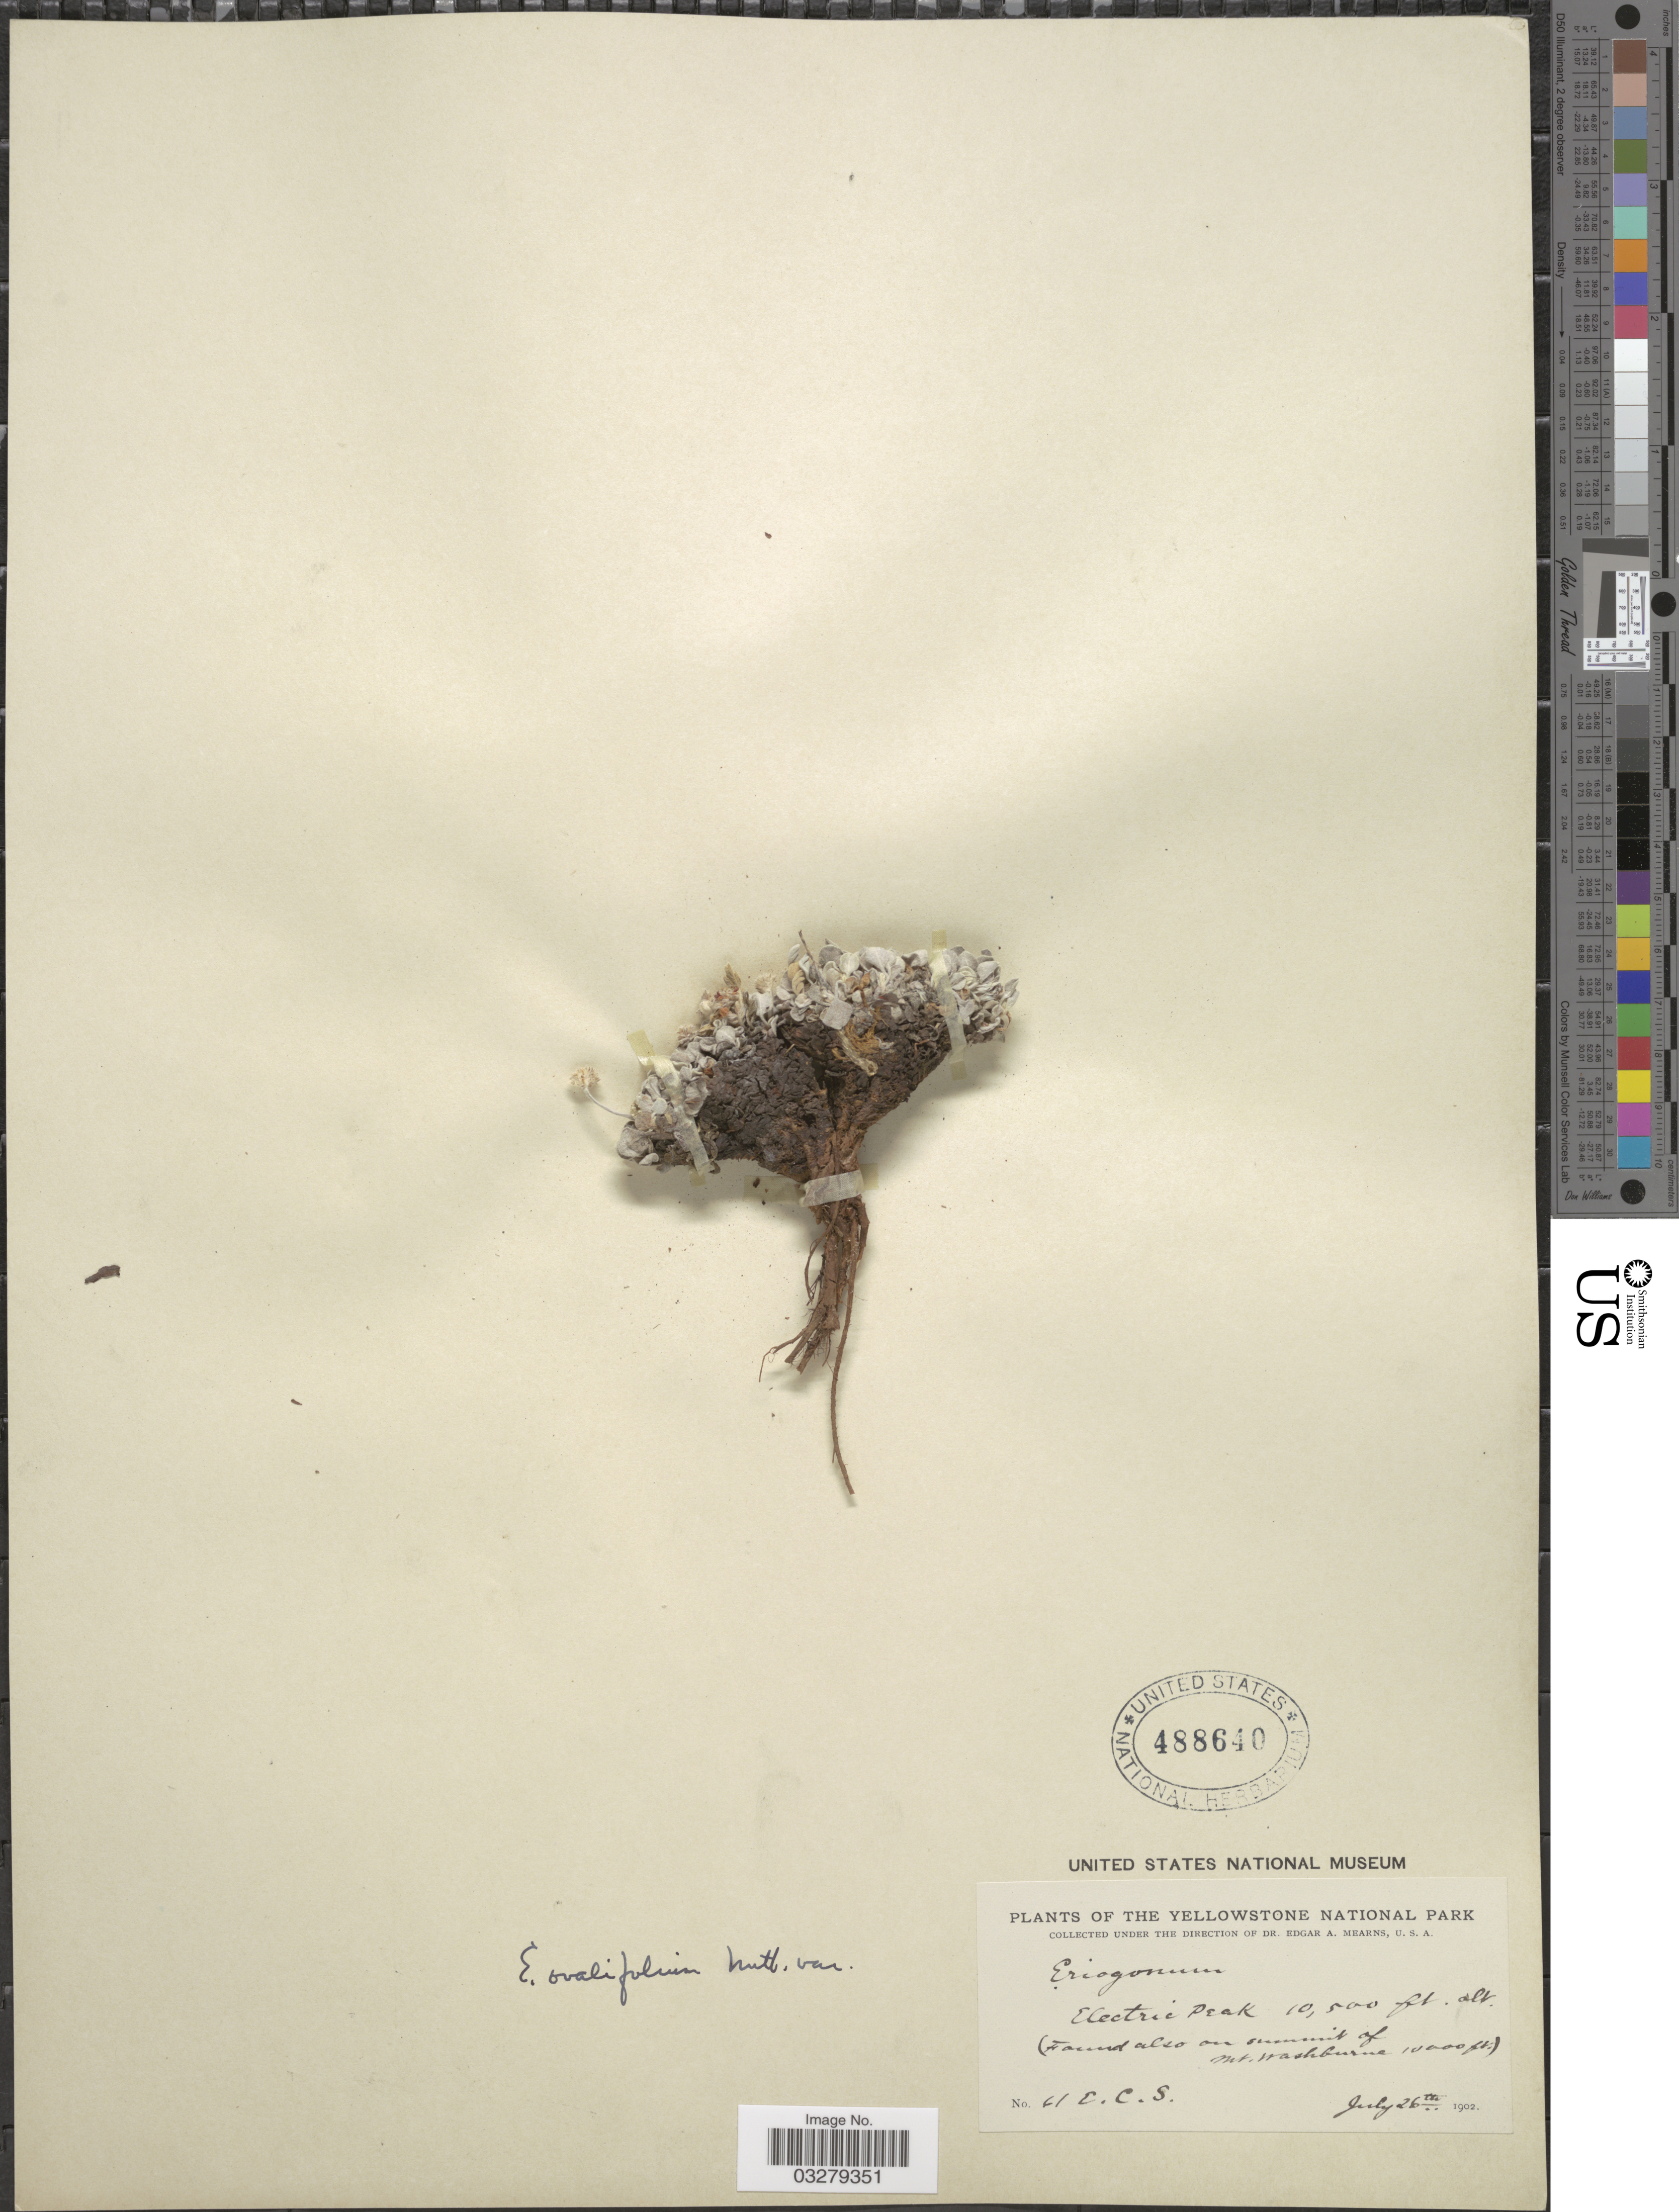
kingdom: Plantae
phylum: Tracheophyta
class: Magnoliopsida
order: Caryophyllales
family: Polygonaceae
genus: Eriogonum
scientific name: Eriogonum ovalifolium var. depressum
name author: Blank.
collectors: E. C. Smith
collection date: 1902-07-26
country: United States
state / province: Montana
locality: Yellowstone National Park, Electric Peak (Found also on summit of Mt. Washburne).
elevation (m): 3048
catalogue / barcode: US 488640